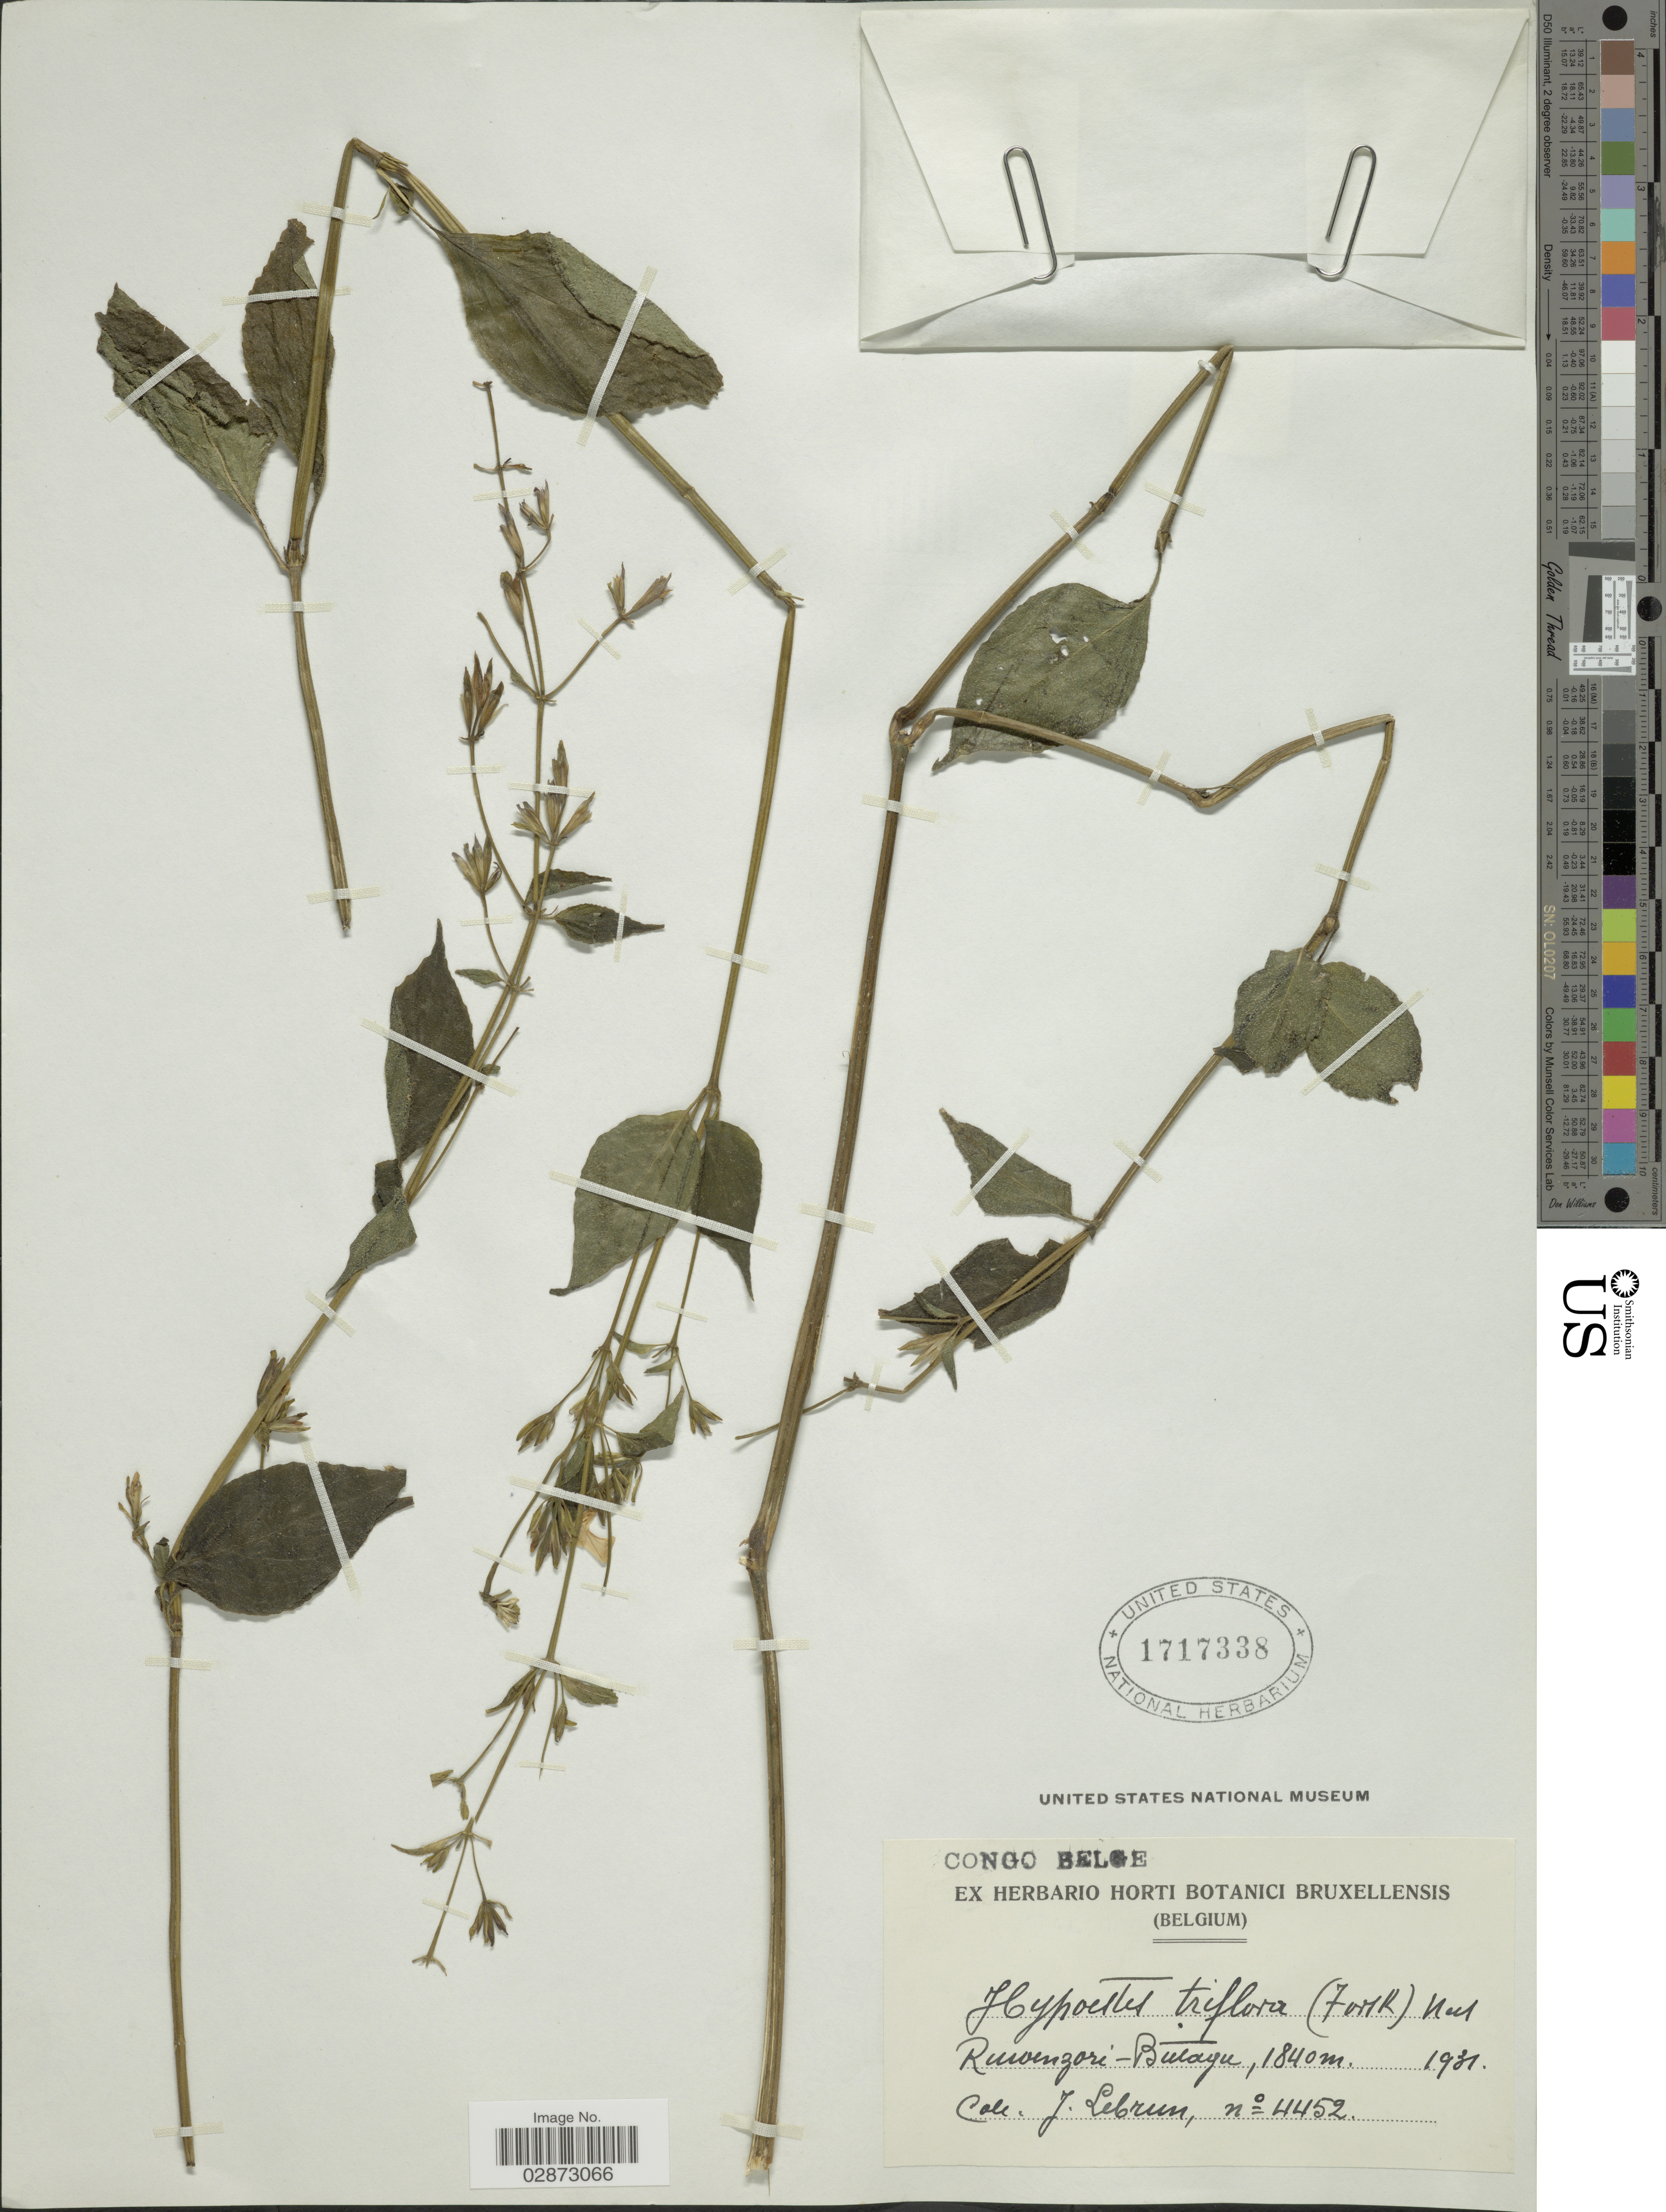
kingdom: Plantae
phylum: Tracheophyta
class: Magnoliopsida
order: Lamiales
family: Acanthaceae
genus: Hypoestes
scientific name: Hypoestes triflora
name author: (Forssk.) Roem. & Schult.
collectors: J. A. Lebrun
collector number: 4452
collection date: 1931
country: Congo, Democratic Republic of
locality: Congo Belge. Ruwenzori-Butayu.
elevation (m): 1840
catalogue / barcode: US 1717338